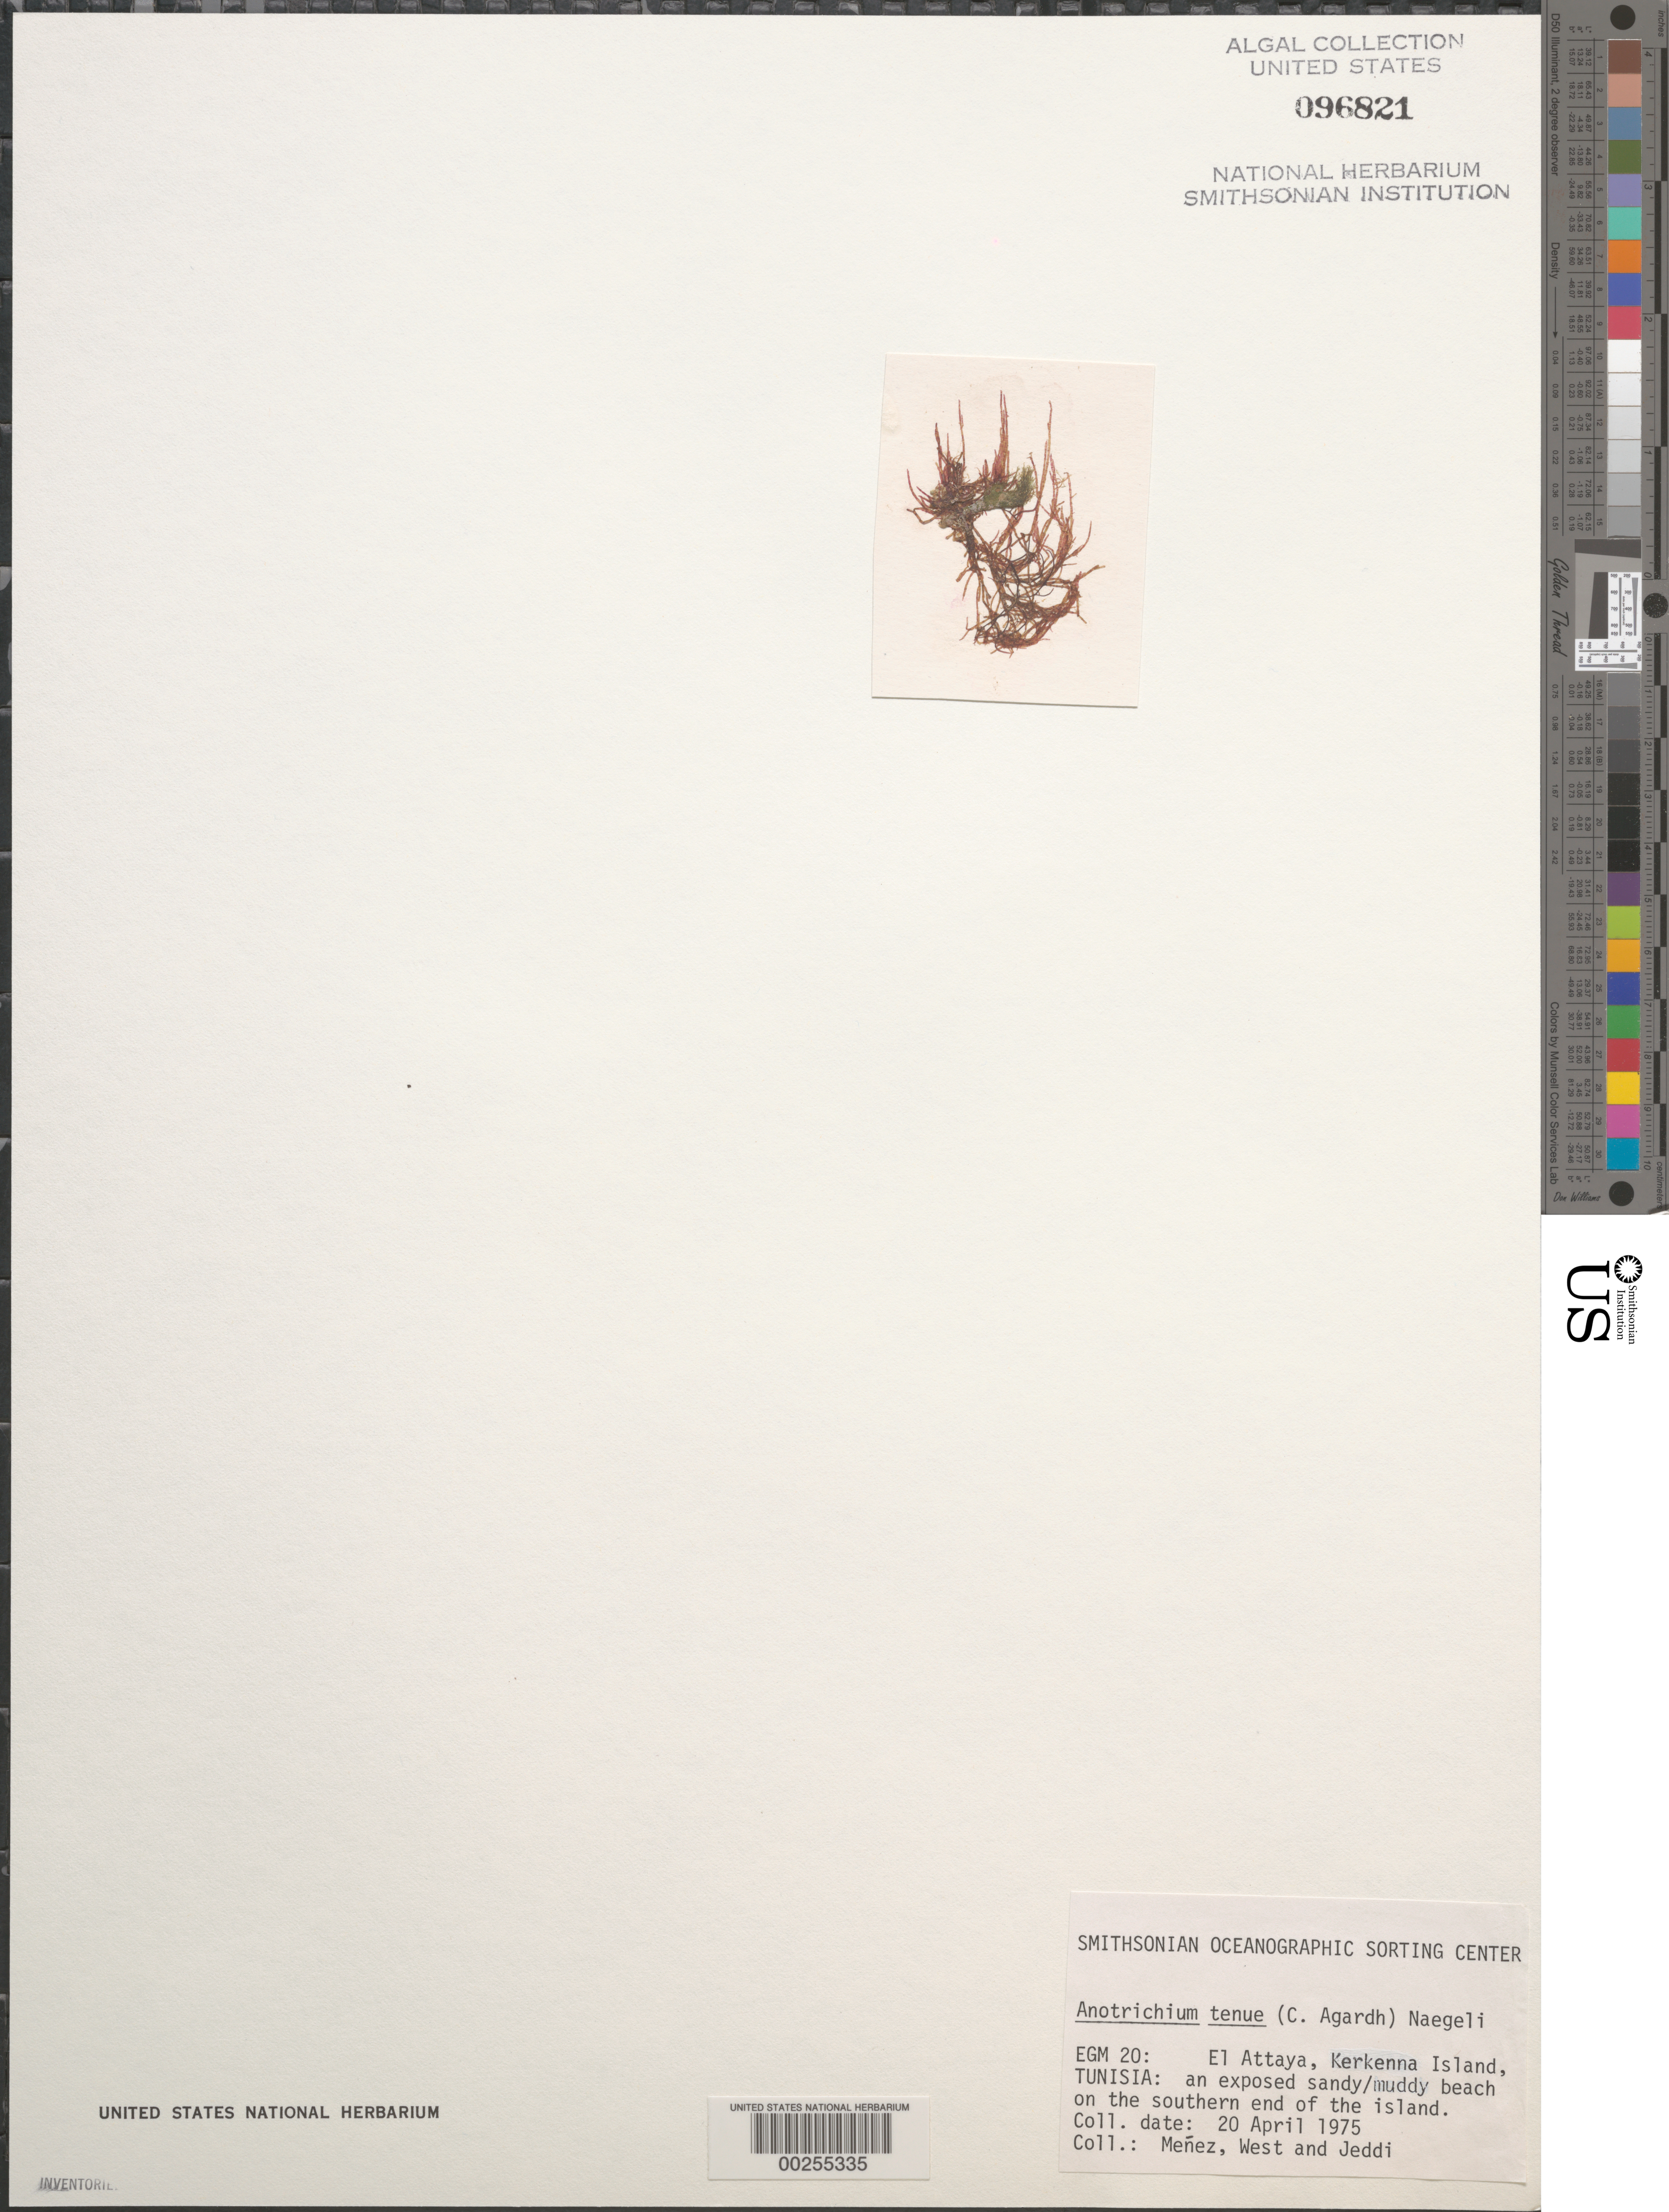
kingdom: Plantae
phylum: Rhodophyta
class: Florideophyceae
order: Ceramiales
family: Wrangeliaceae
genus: Anotrichium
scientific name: Anotrichium tenue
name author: (C. Agardh) Nägeli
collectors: Meñez, -. West & -. Jeddi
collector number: EGM 20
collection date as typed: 20 Apr 1975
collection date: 1975-04-20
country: Tunisia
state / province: Sfax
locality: El attaya, kerkenna island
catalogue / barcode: US 96821